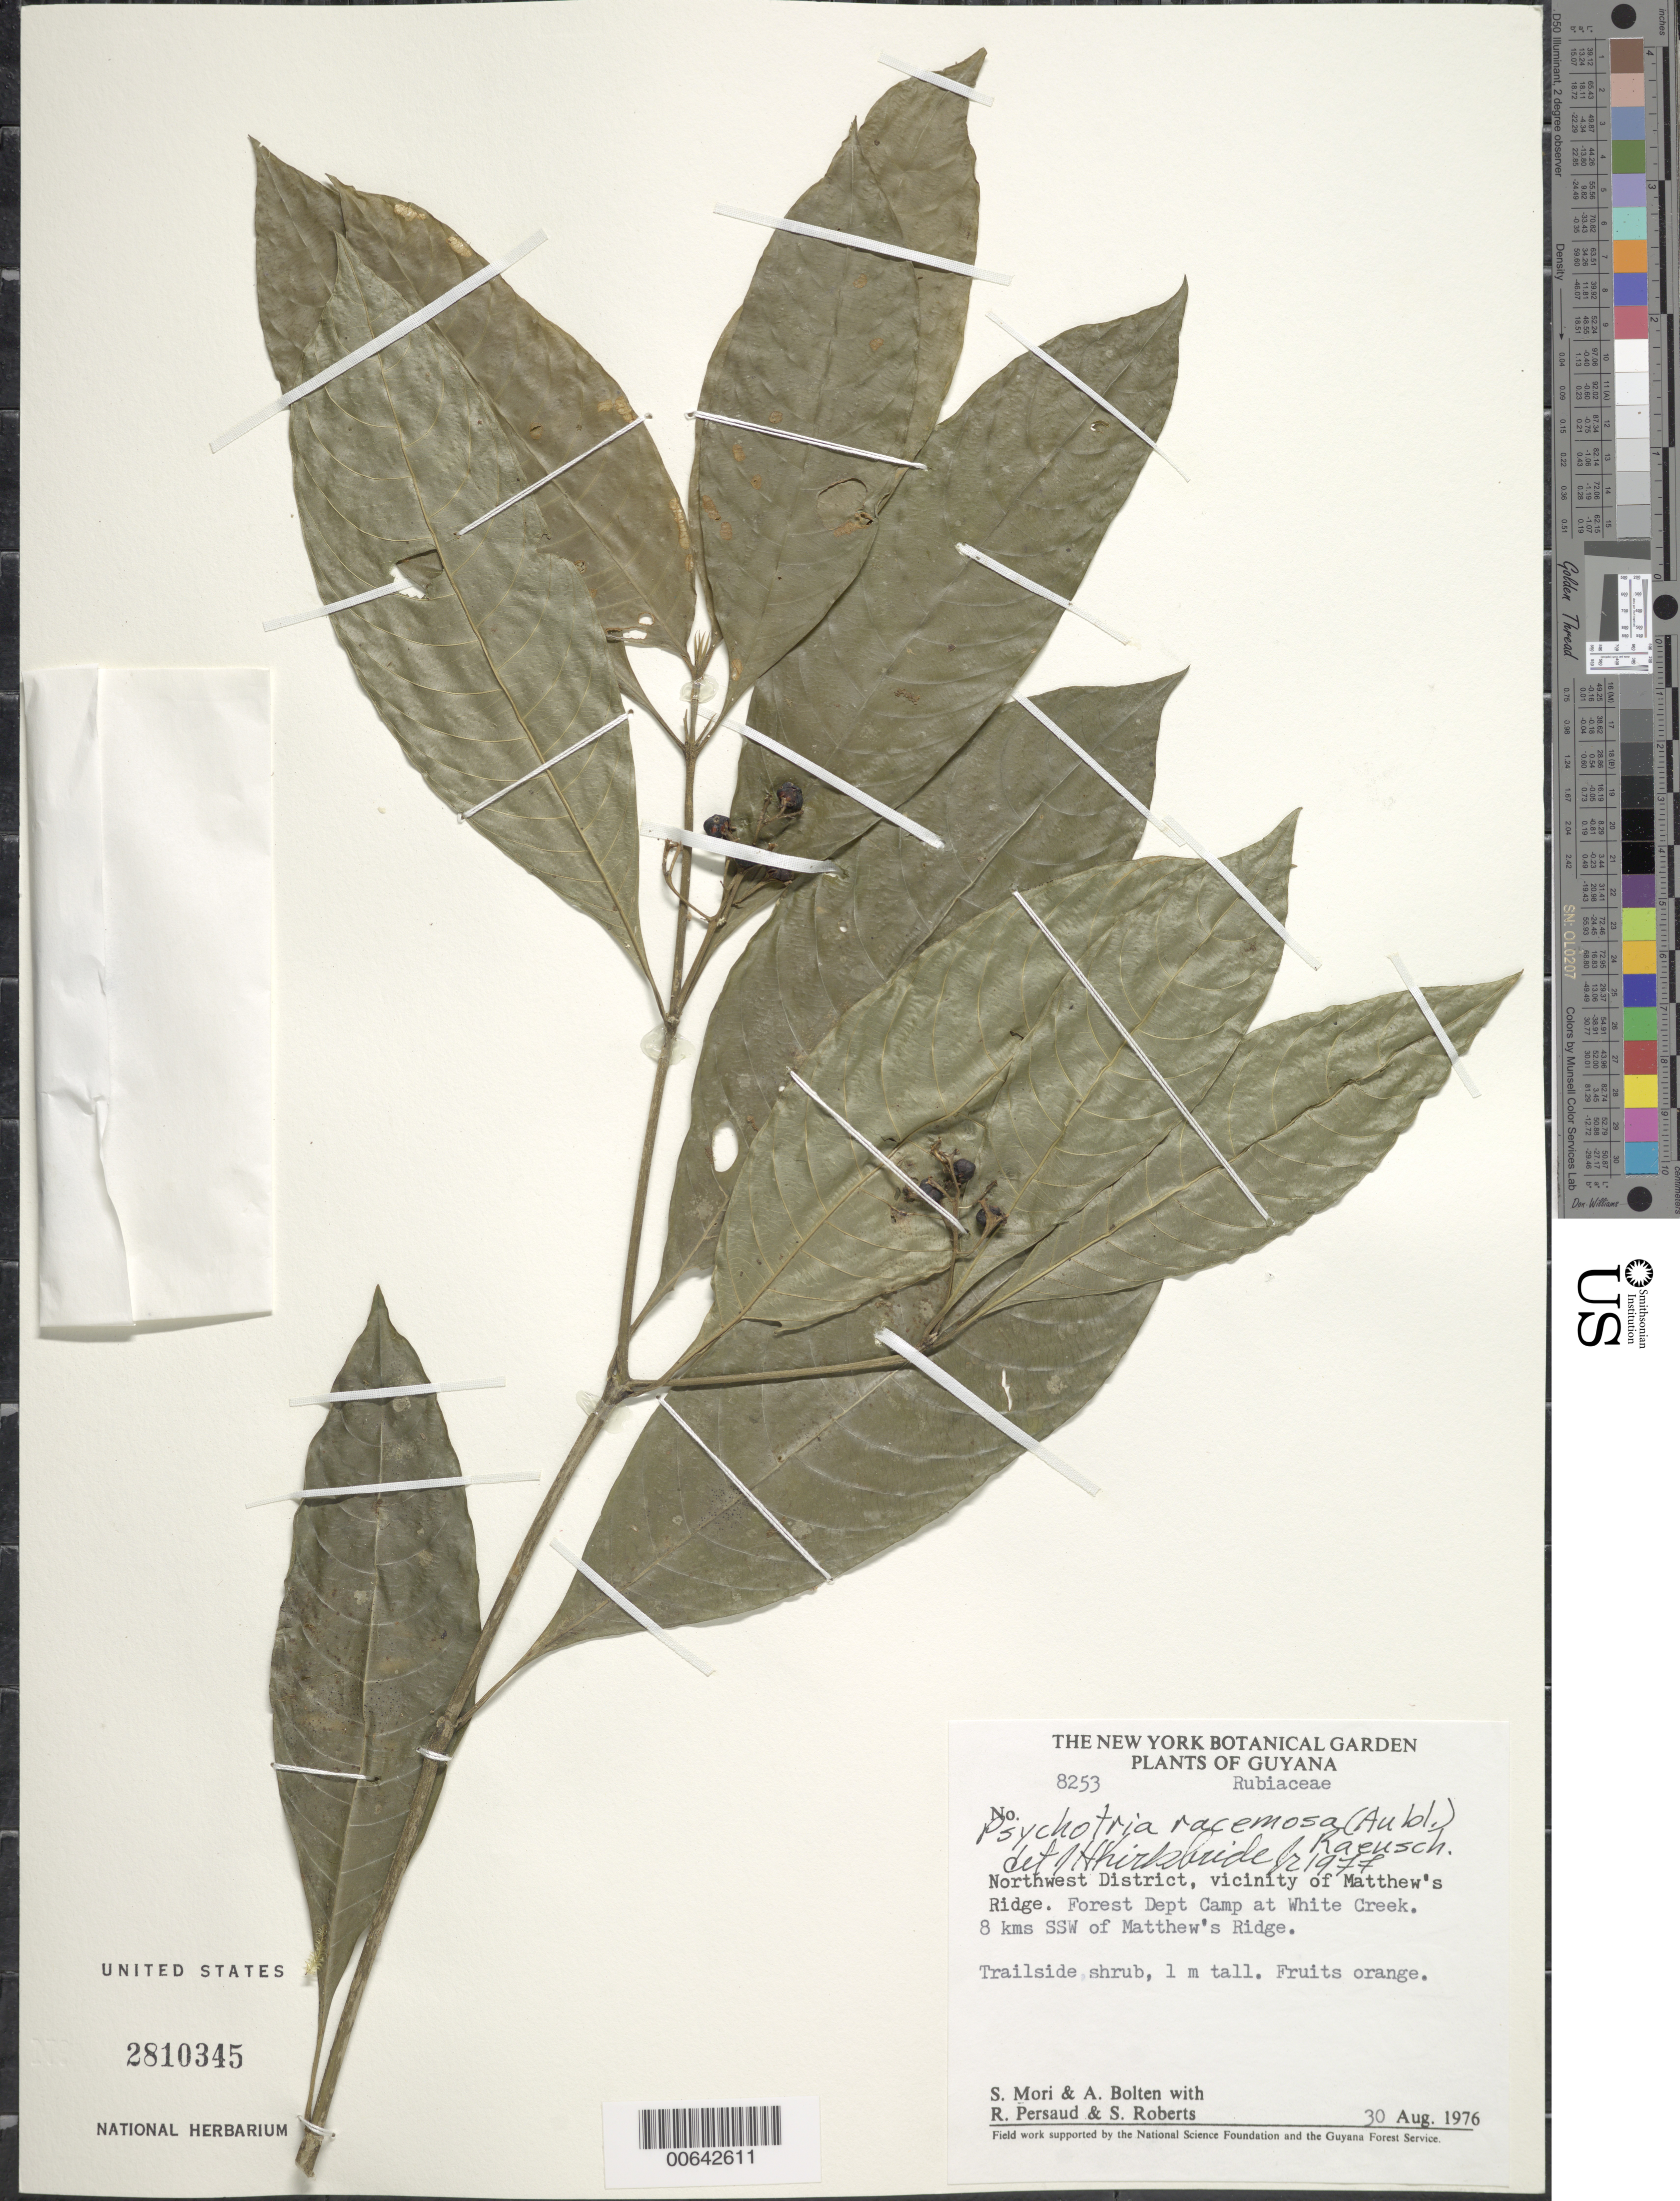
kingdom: Plantae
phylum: Tracheophyta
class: Magnoliopsida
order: Gentianales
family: Rubiaceae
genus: Palicourea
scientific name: Palicourea racemosa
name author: (Aubl.) Borhidi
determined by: Kirkbride, J. H., Jr.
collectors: S. Mori, A. Bolten, R. Persaud, R. Boyan, S. Roberts, R. Jugernauth & S. Dwarka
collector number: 8253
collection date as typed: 30-Aug-76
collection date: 1976-08-30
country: Guyana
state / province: Barima-Waini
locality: Matthew's Ridge, Forest Dept. camp at White Creek, 8 km SSW of Matthew's Ridge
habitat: Trailside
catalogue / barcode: US 2810345